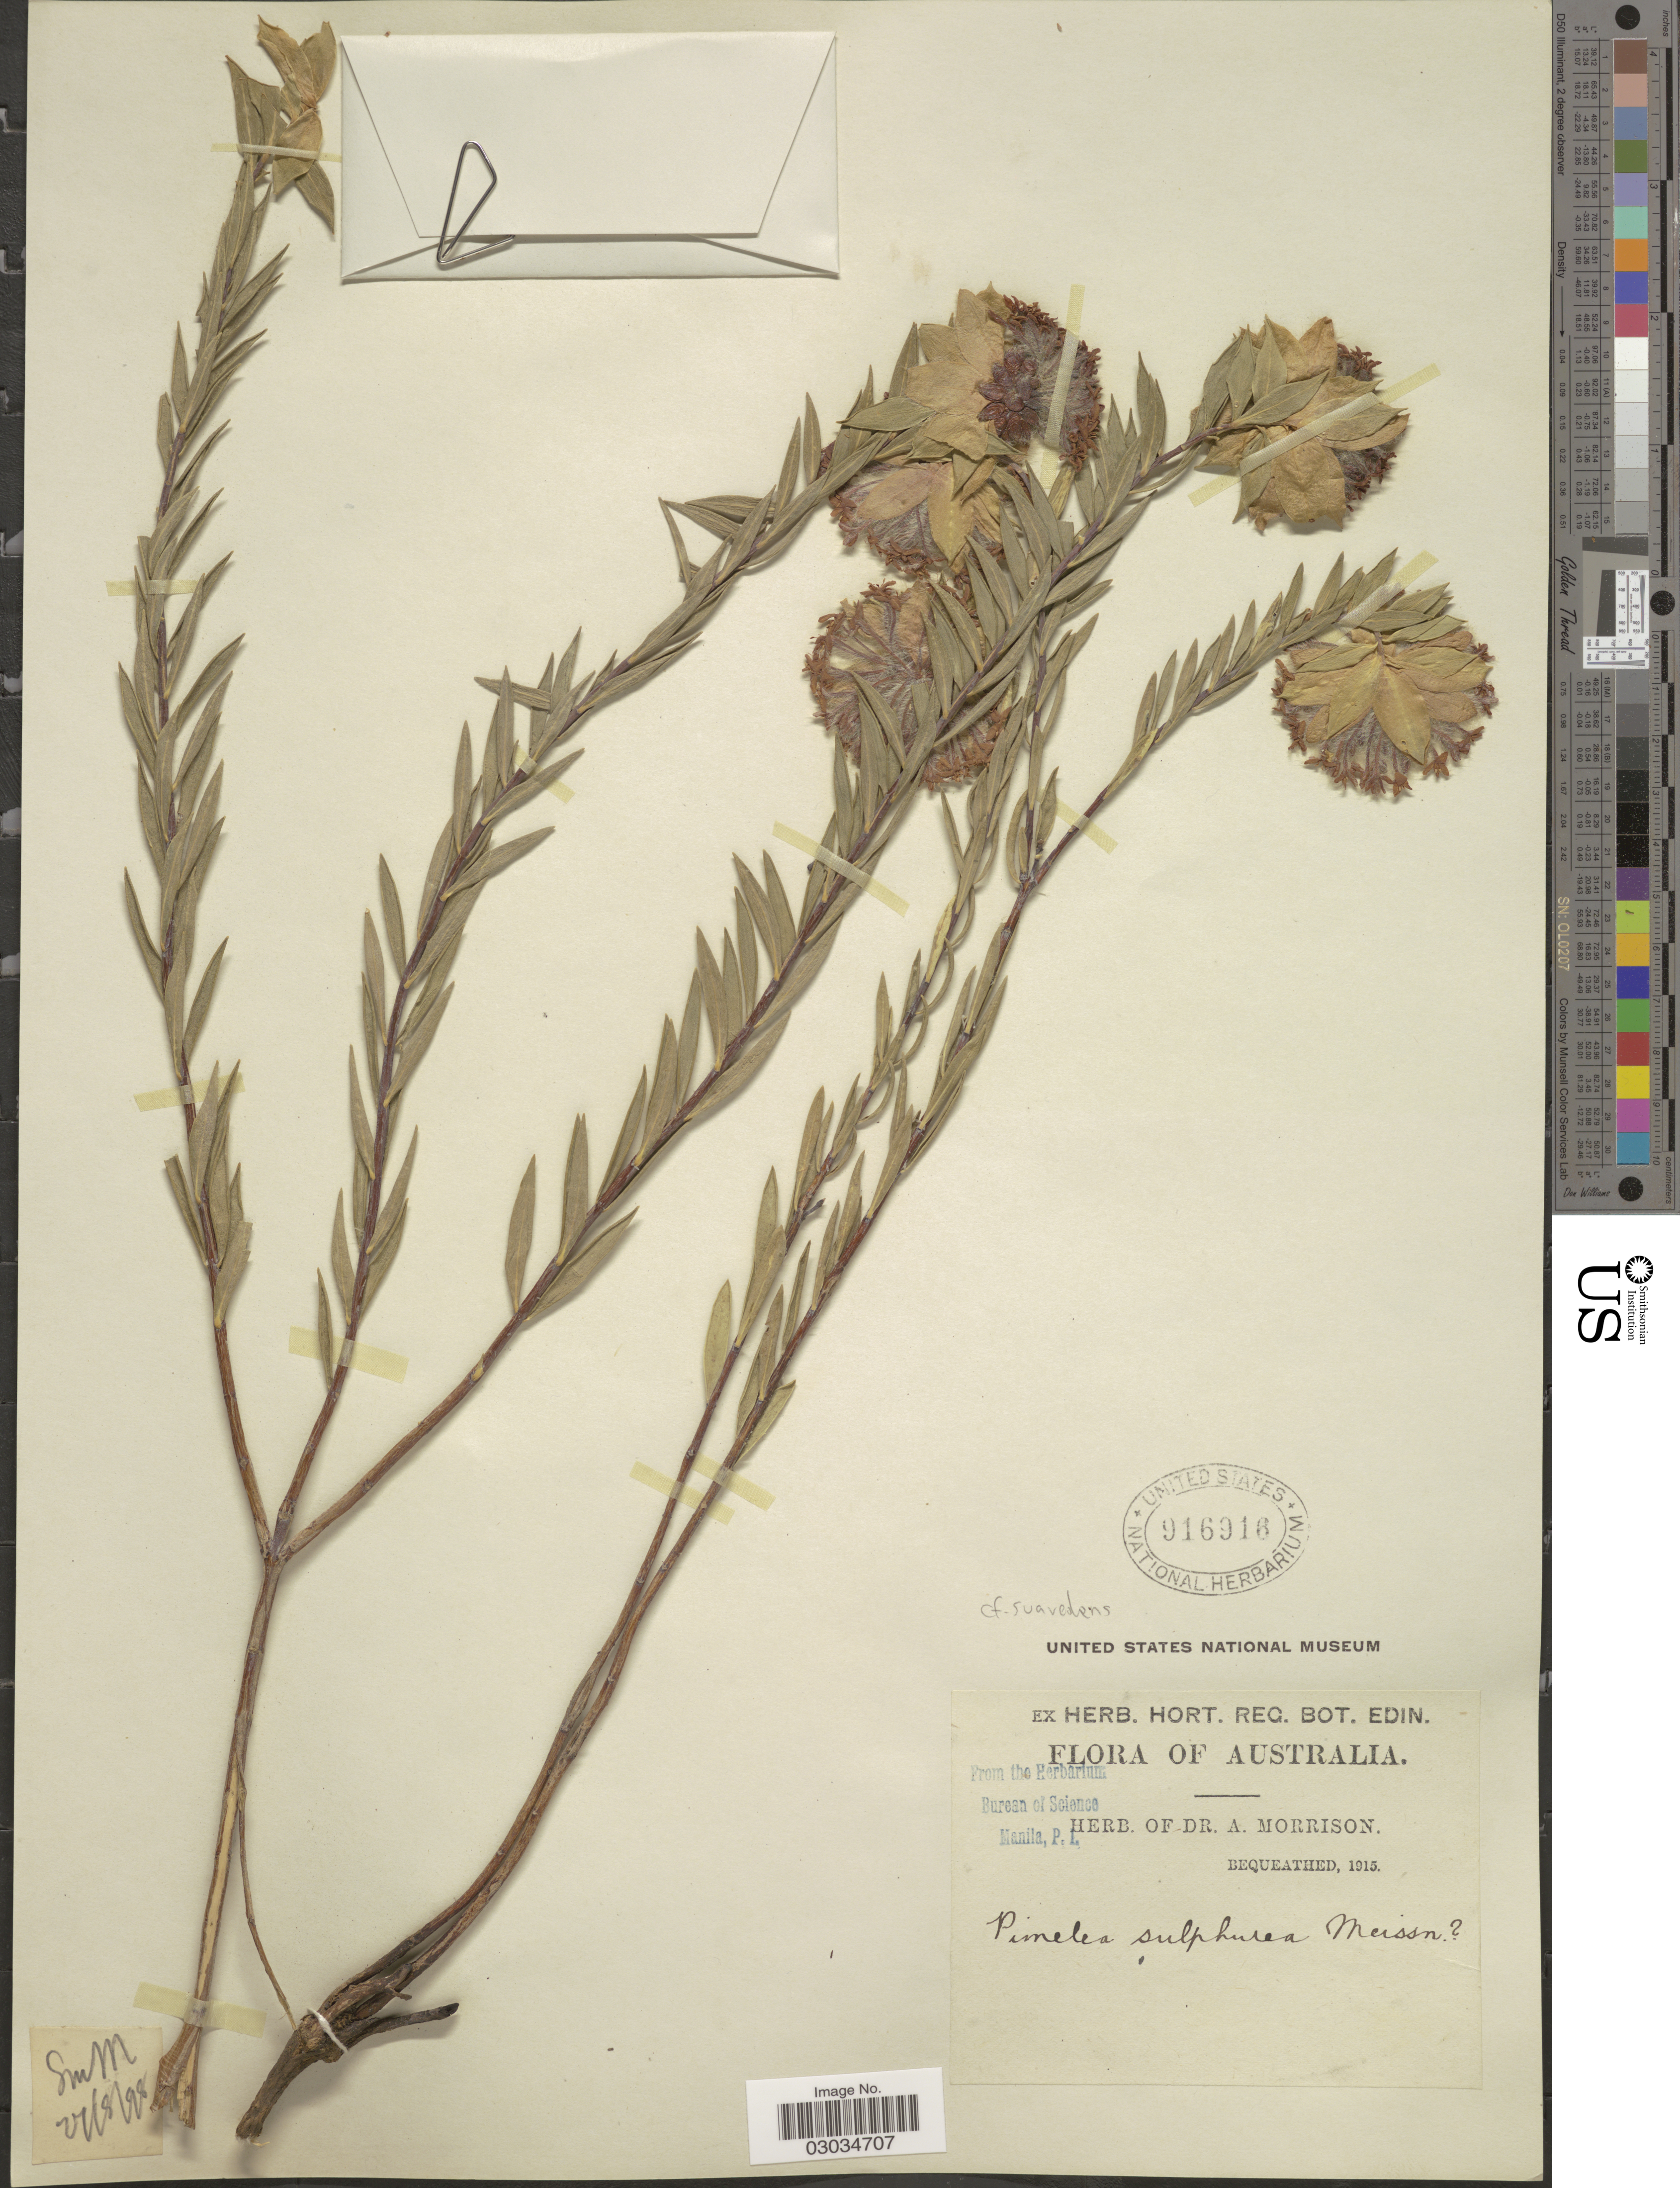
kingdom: Plantae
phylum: Tracheophyta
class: Magnoliopsida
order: Malvales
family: Thymelaeaceae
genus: Pimelea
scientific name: Pimelea suaveolens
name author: Meisn.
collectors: ex herb. Dr. A. Morrison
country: Australia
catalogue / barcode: US 916916